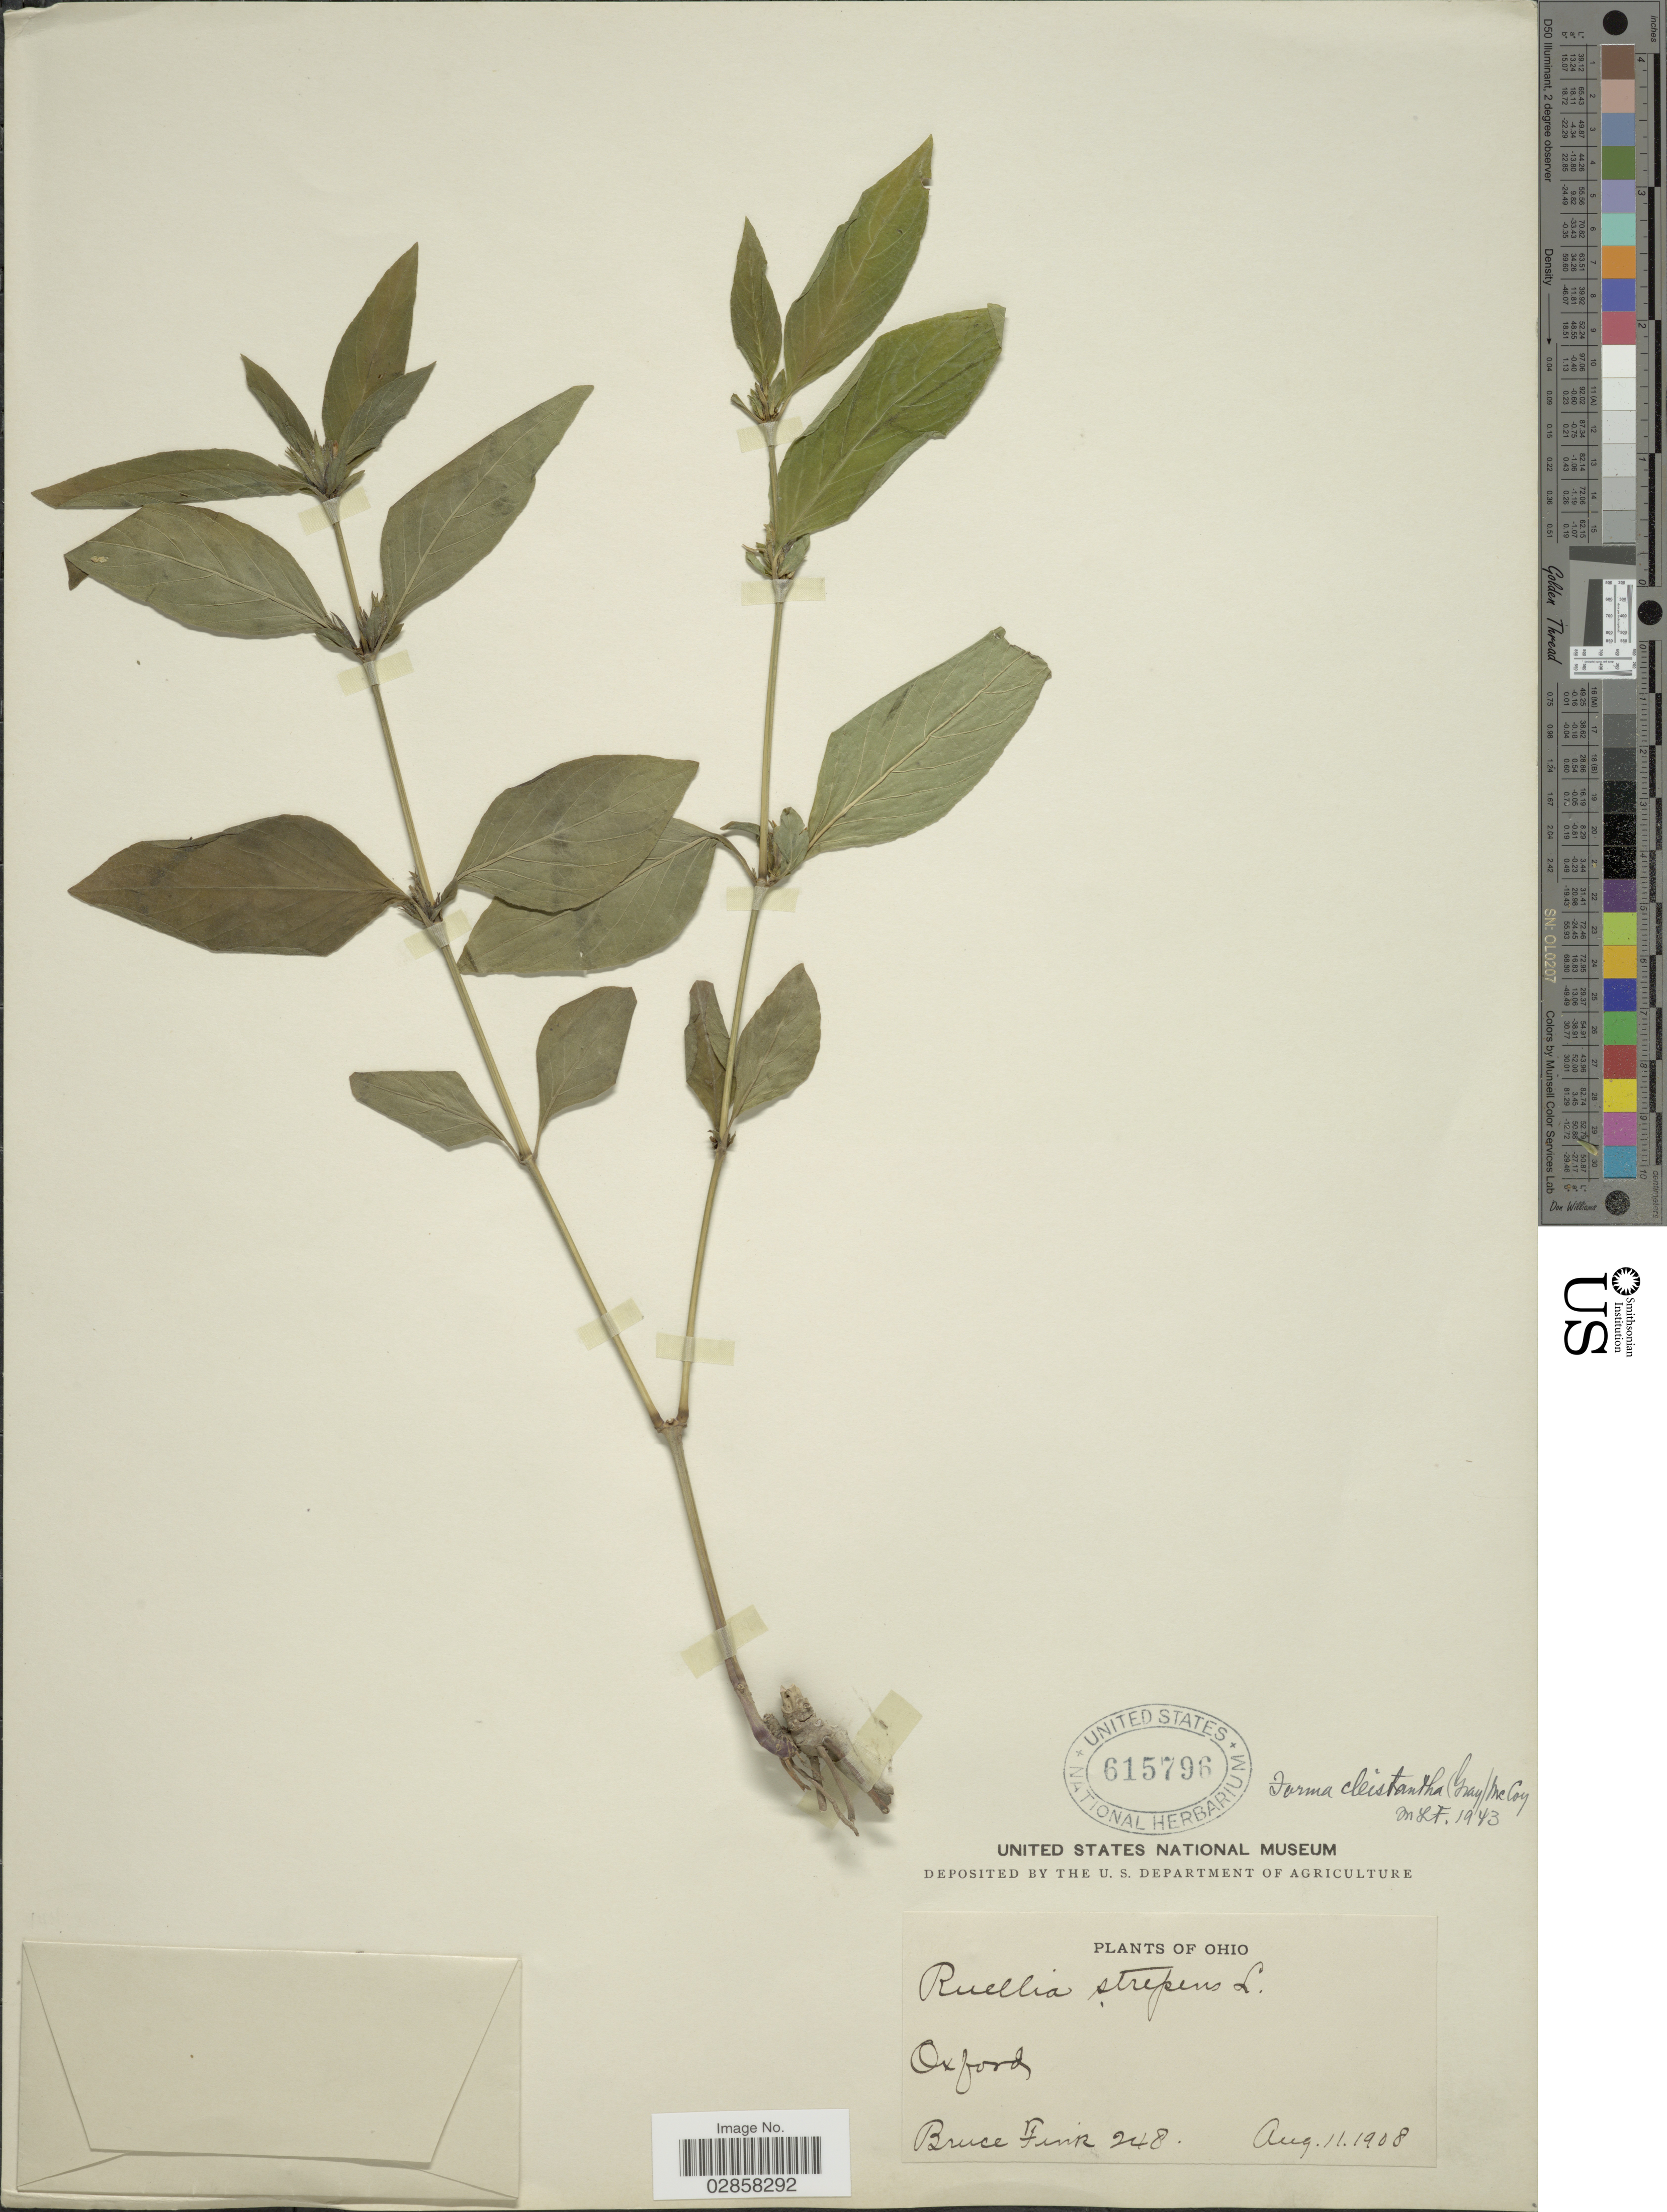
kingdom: Plantae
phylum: Tracheophyta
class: Magnoliopsida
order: Lamiales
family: Acanthaceae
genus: Ruellia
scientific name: Ruellia strepens f. cleistantha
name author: (A. Gray) S. McCoy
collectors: B. Fink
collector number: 248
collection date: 1908-08-11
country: United States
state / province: Ohio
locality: Oxford.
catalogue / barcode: US 615796